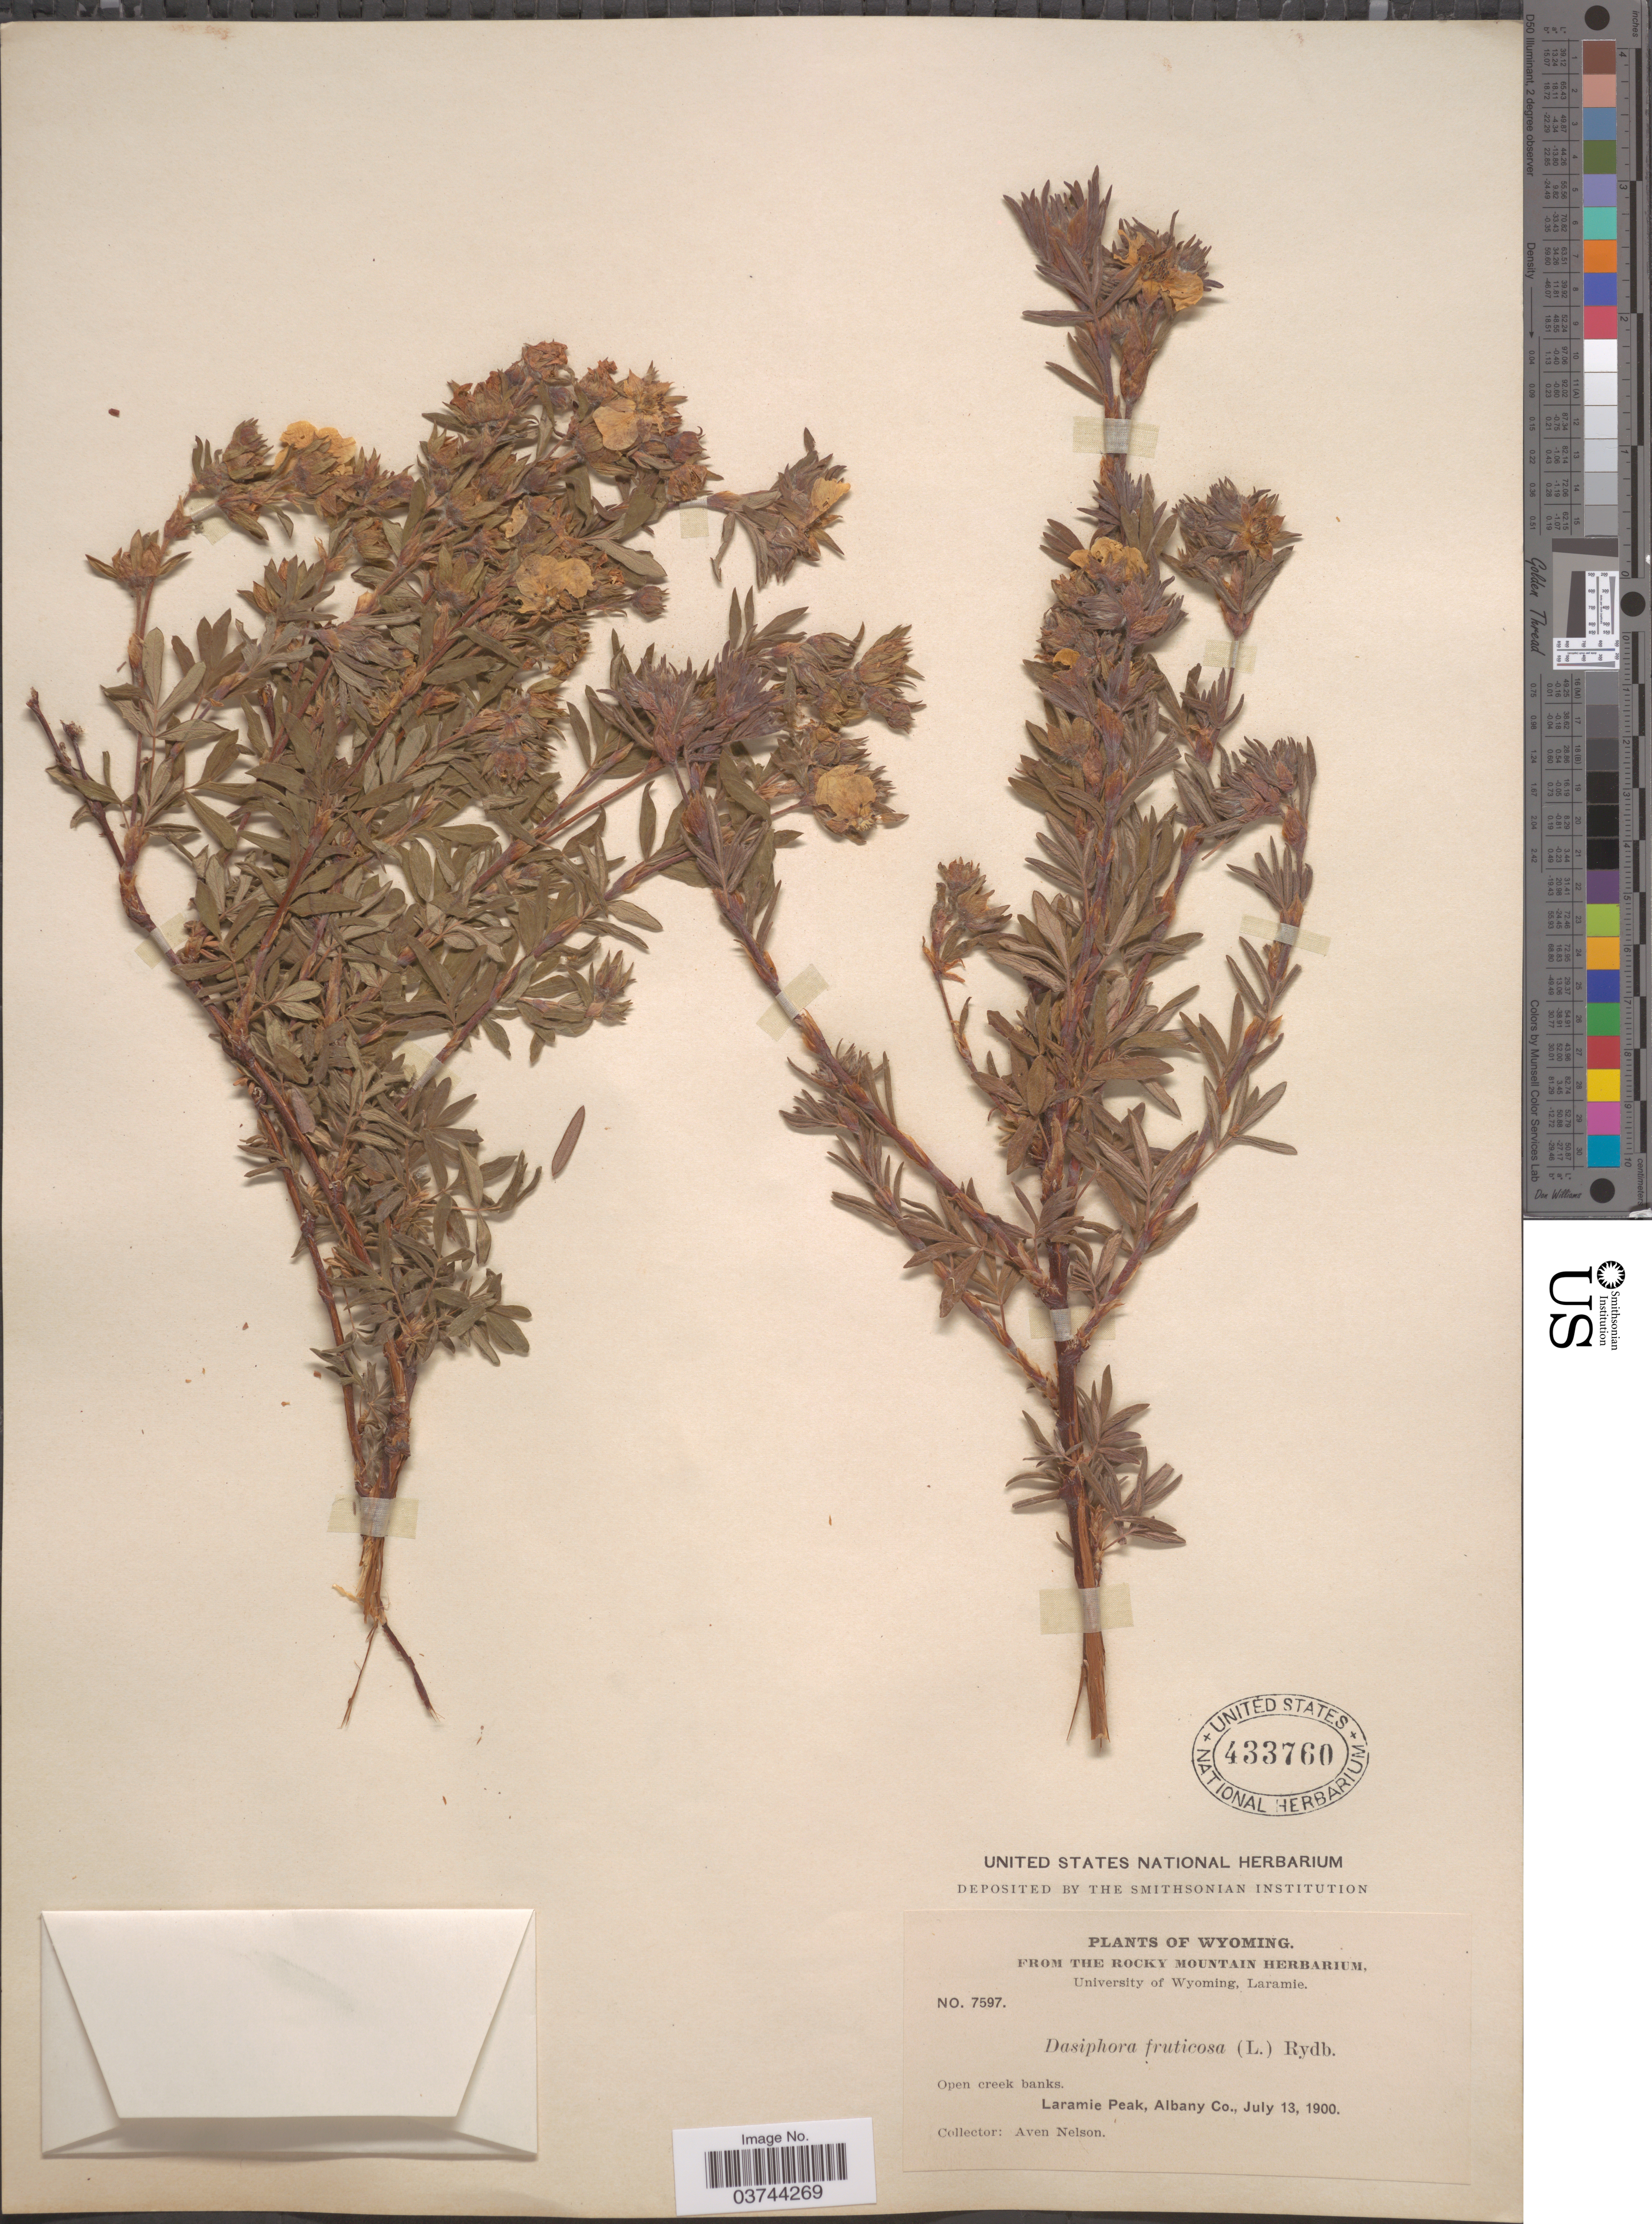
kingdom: Plantae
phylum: Tracheophyta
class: Magnoliopsida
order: Rosales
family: Rosaceae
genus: Dasiphora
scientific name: Dasiphora fruticosa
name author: (L.) Rydb.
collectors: A. Nelson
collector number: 7597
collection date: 1900-07-13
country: United States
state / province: Wyoming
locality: Open creek banks. Laramie Peak, Albany Co.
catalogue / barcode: US 433760